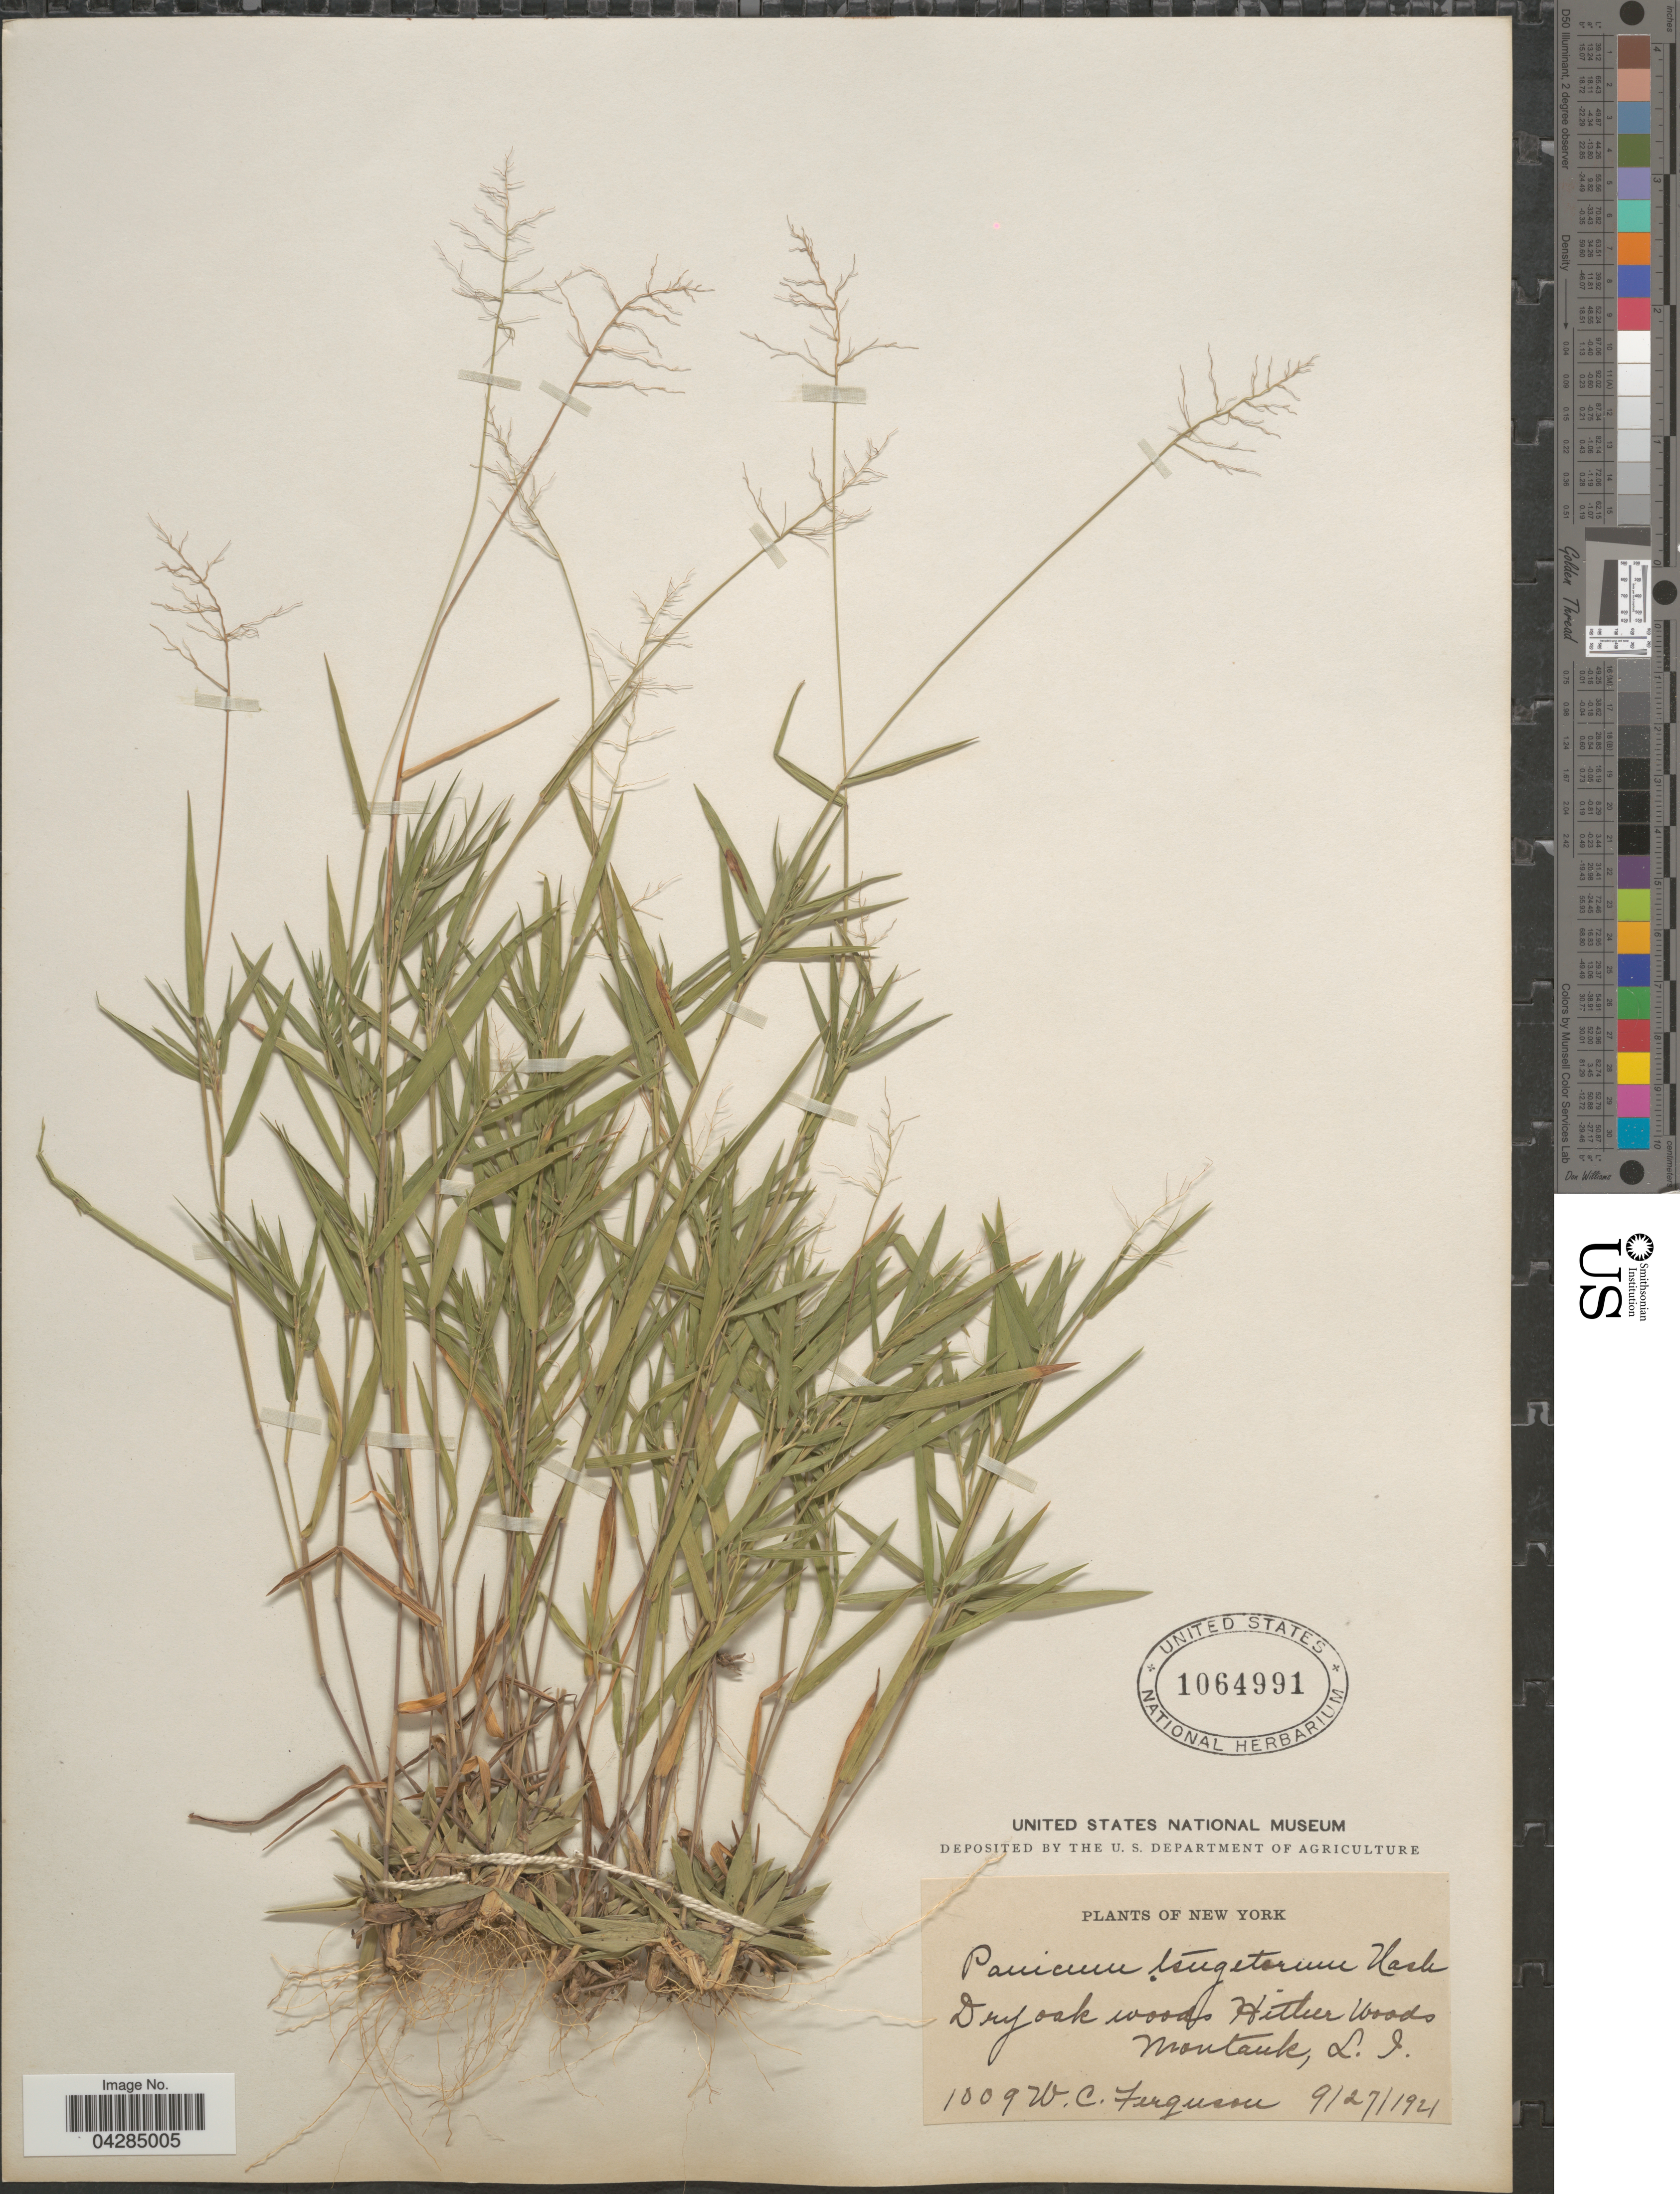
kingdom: Plantae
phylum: Tracheophyta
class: Liliopsida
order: Poales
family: Poaceae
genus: Dichanthelium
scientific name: Dichanthelium portoricense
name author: (Desv. ex Ham.) B.F. Hansen & Wunderlin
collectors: W. Ferguson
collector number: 1009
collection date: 1921-09-27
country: United States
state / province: New York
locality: Dry oak woods Hither Woods Montauk, L. I.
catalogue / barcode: US 1064991